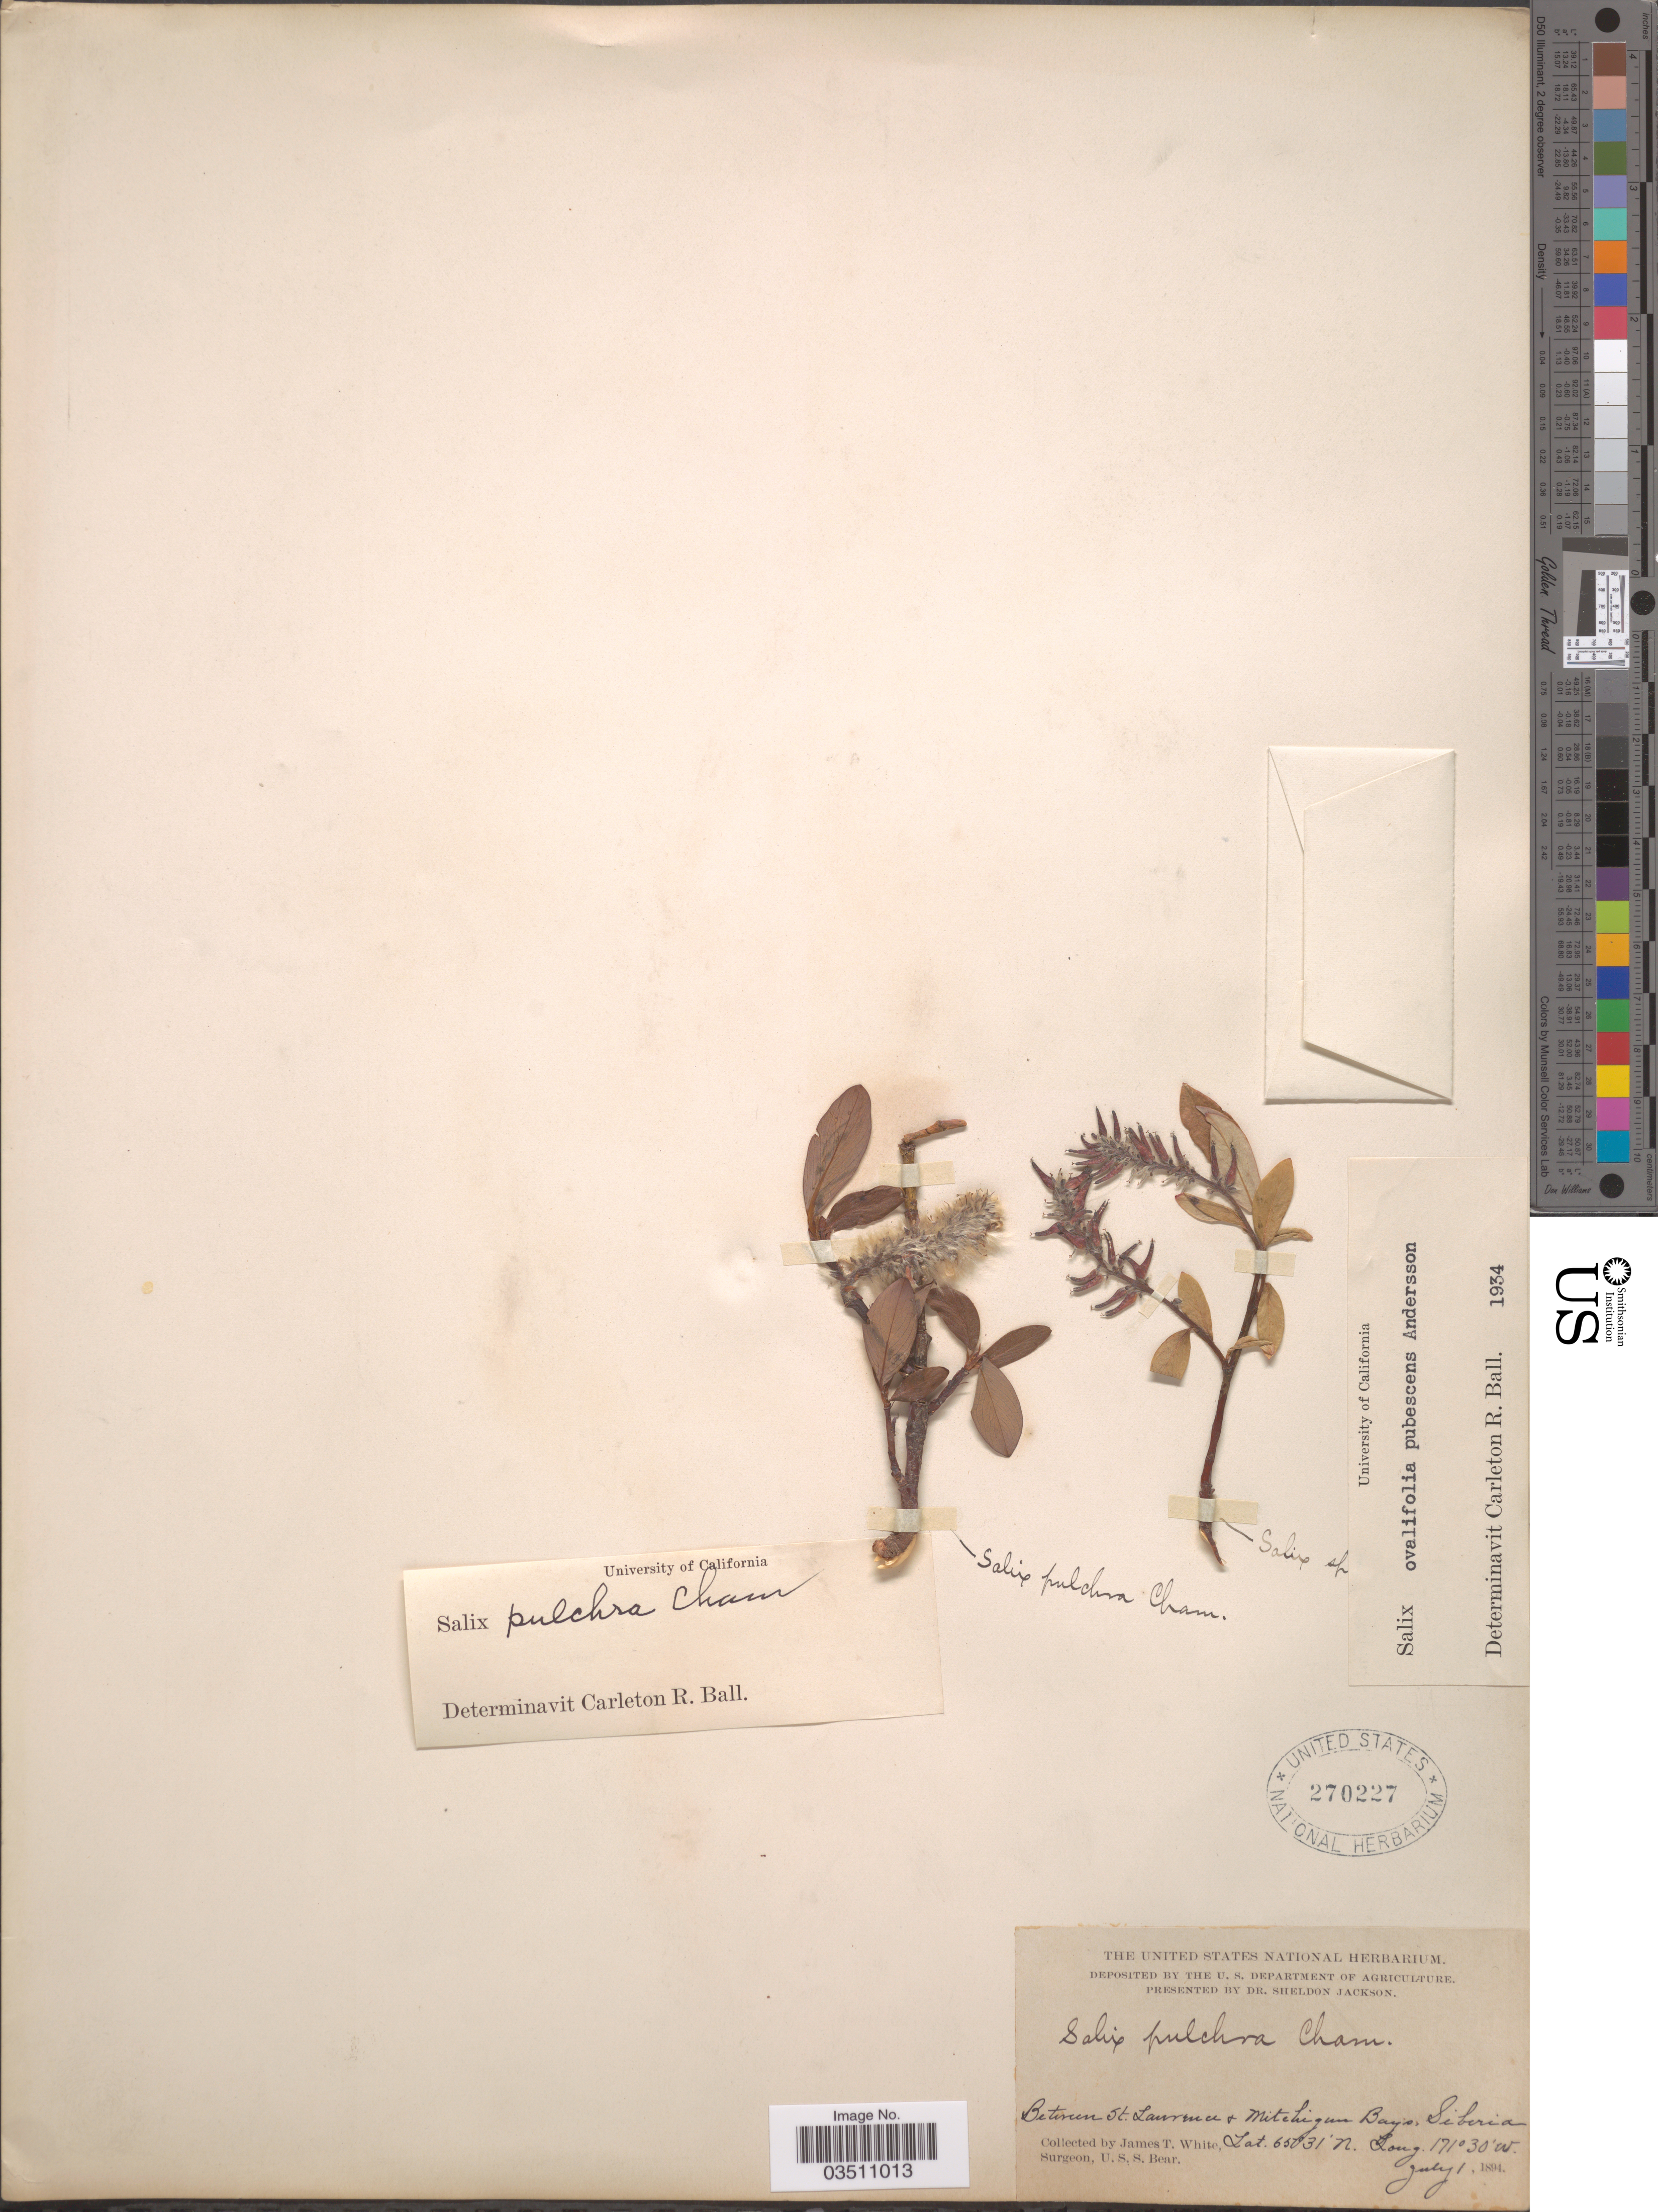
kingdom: Plantae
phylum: Tracheophyta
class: Magnoliopsida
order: Malpighiales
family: Salicaceae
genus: Salix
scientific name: Salix pulchra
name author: Cham.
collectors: J. T. White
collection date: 1894-07-01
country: Russian Federation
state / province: Chukotka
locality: Between St. Lawrence & Mitchigan Bay's, Sibiria.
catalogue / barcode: US 270227